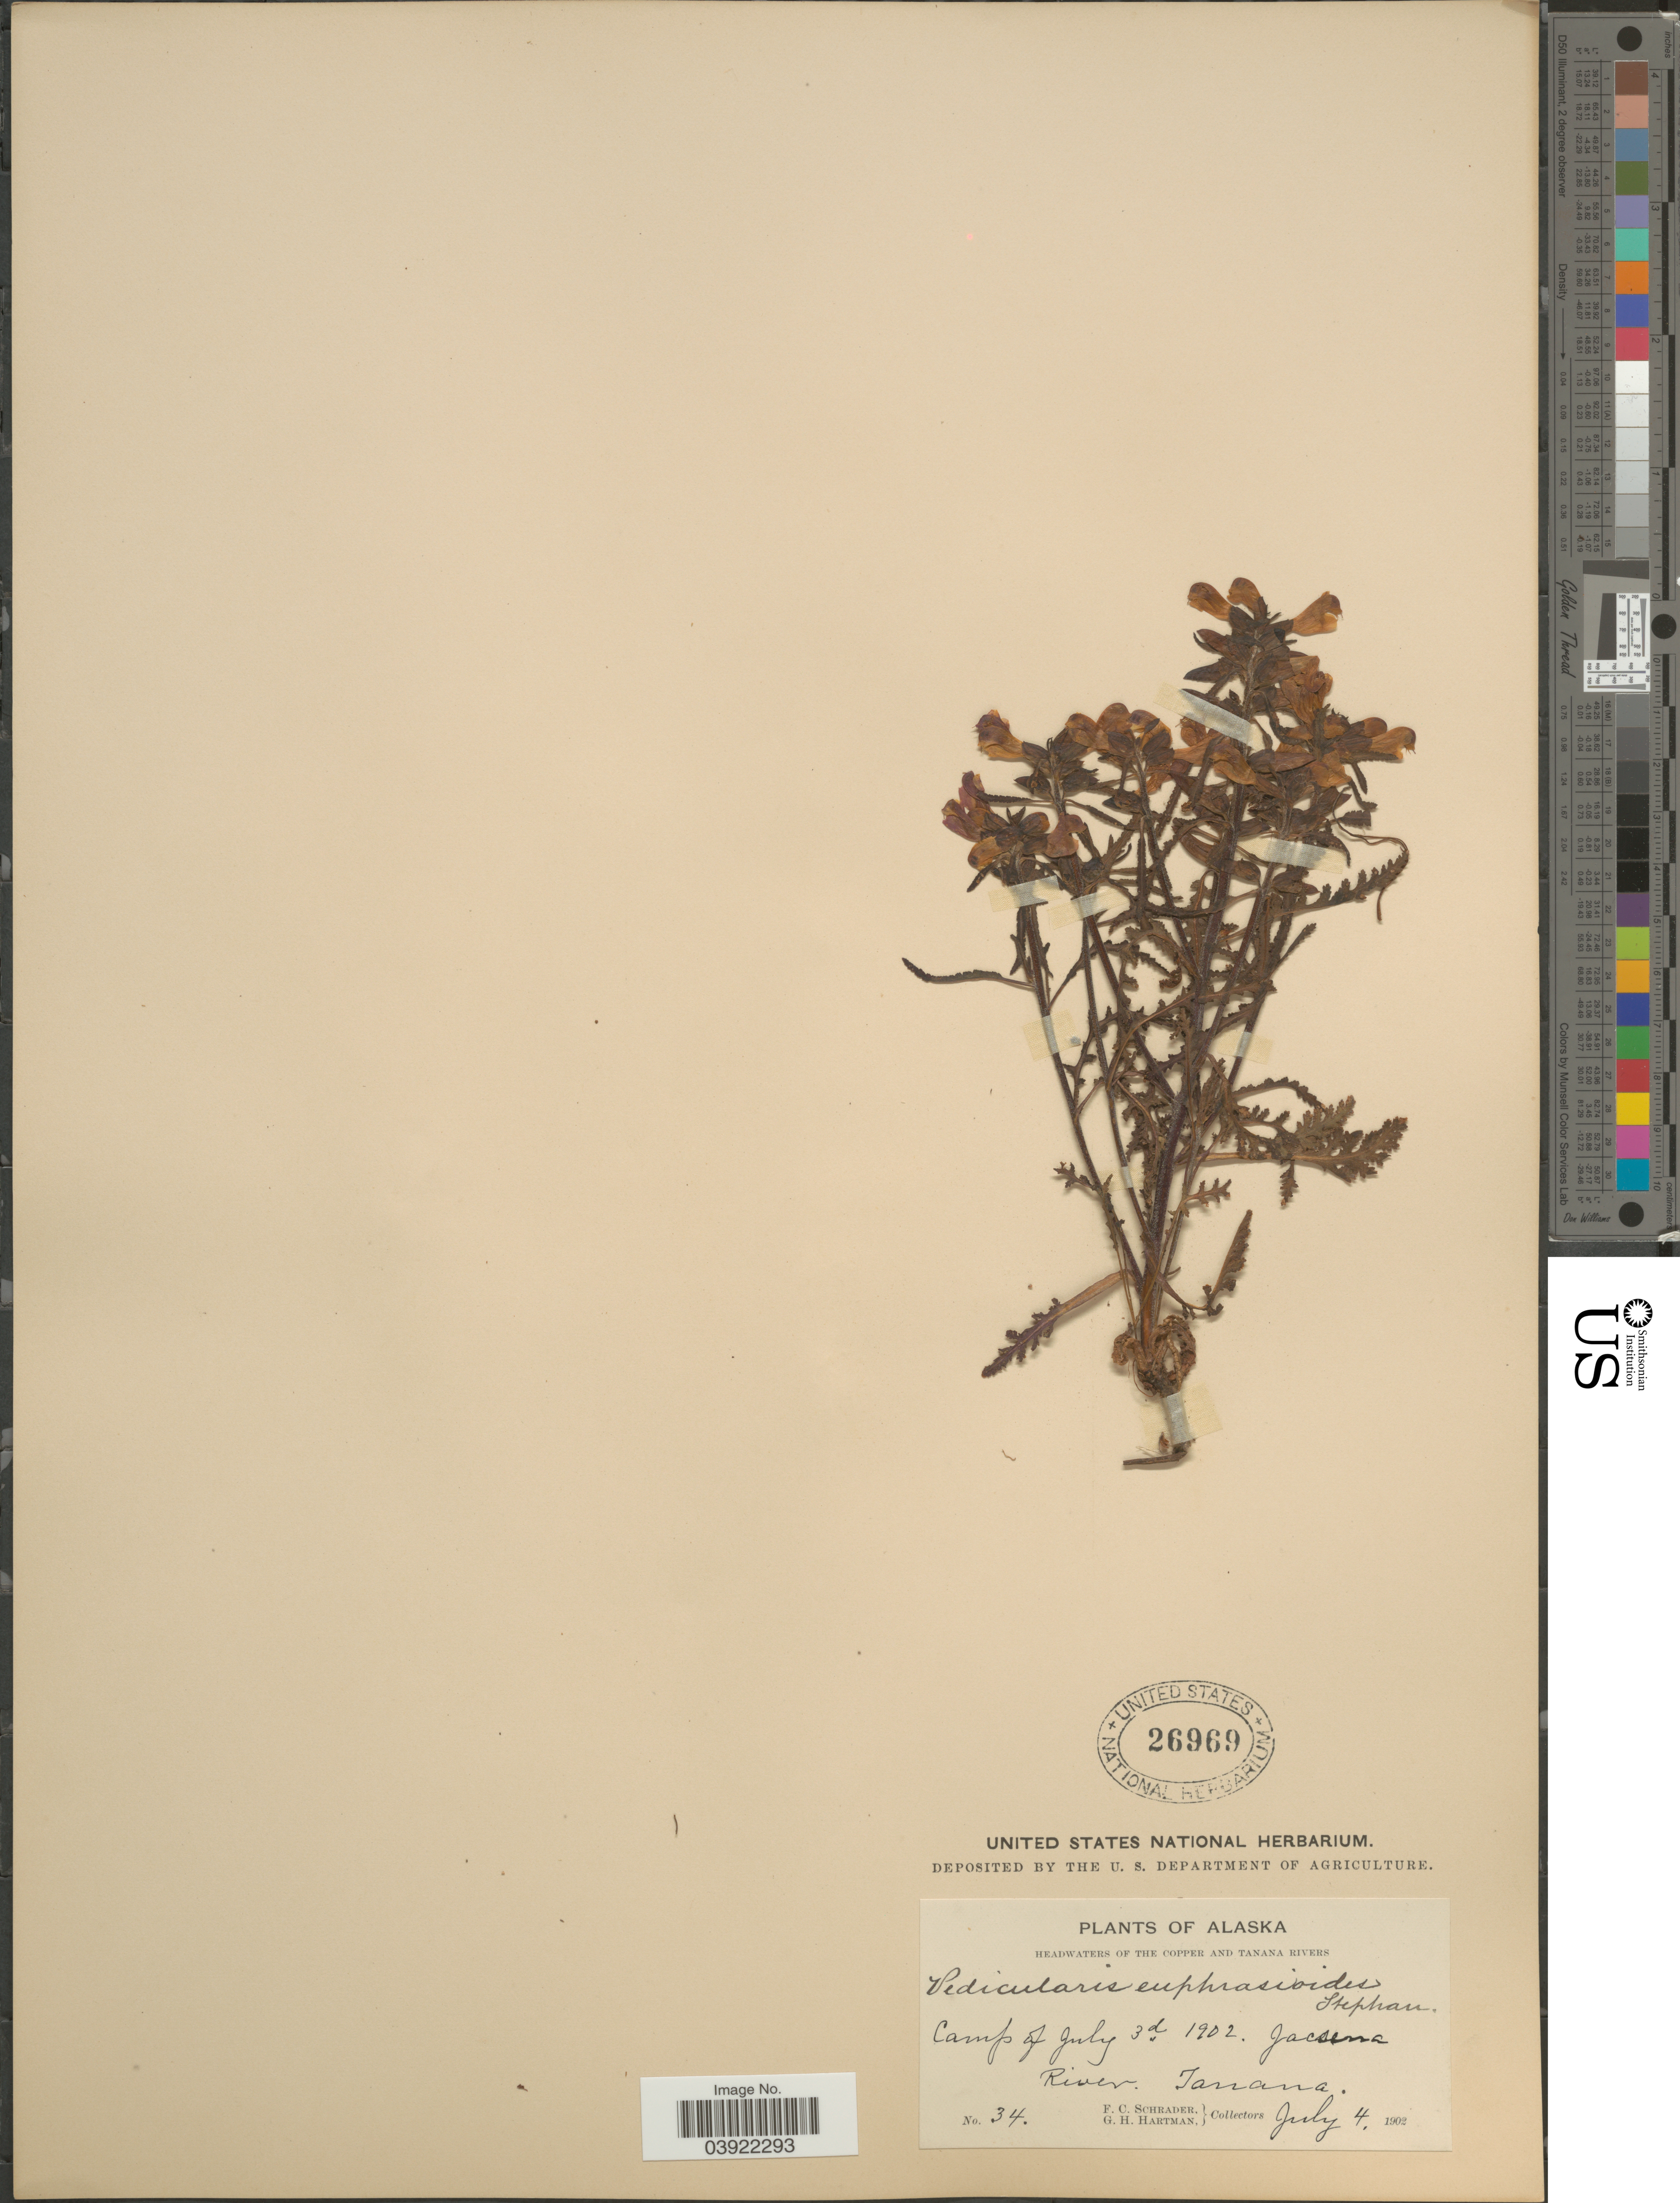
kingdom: Plantae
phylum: Tracheophyta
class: Magnoliopsida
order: Lamiales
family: Orobanchaceae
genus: Pedicularis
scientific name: Pedicularis labradorica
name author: Wirsing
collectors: F. C. Schrader & G. H. Hartman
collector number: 34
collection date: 1902-07-04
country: United States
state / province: Alaska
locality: Headwaters of the Copper and Tanana Rivers. Camp of July 3d 1902. Jacsena River. Tanana.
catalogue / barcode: US 26969